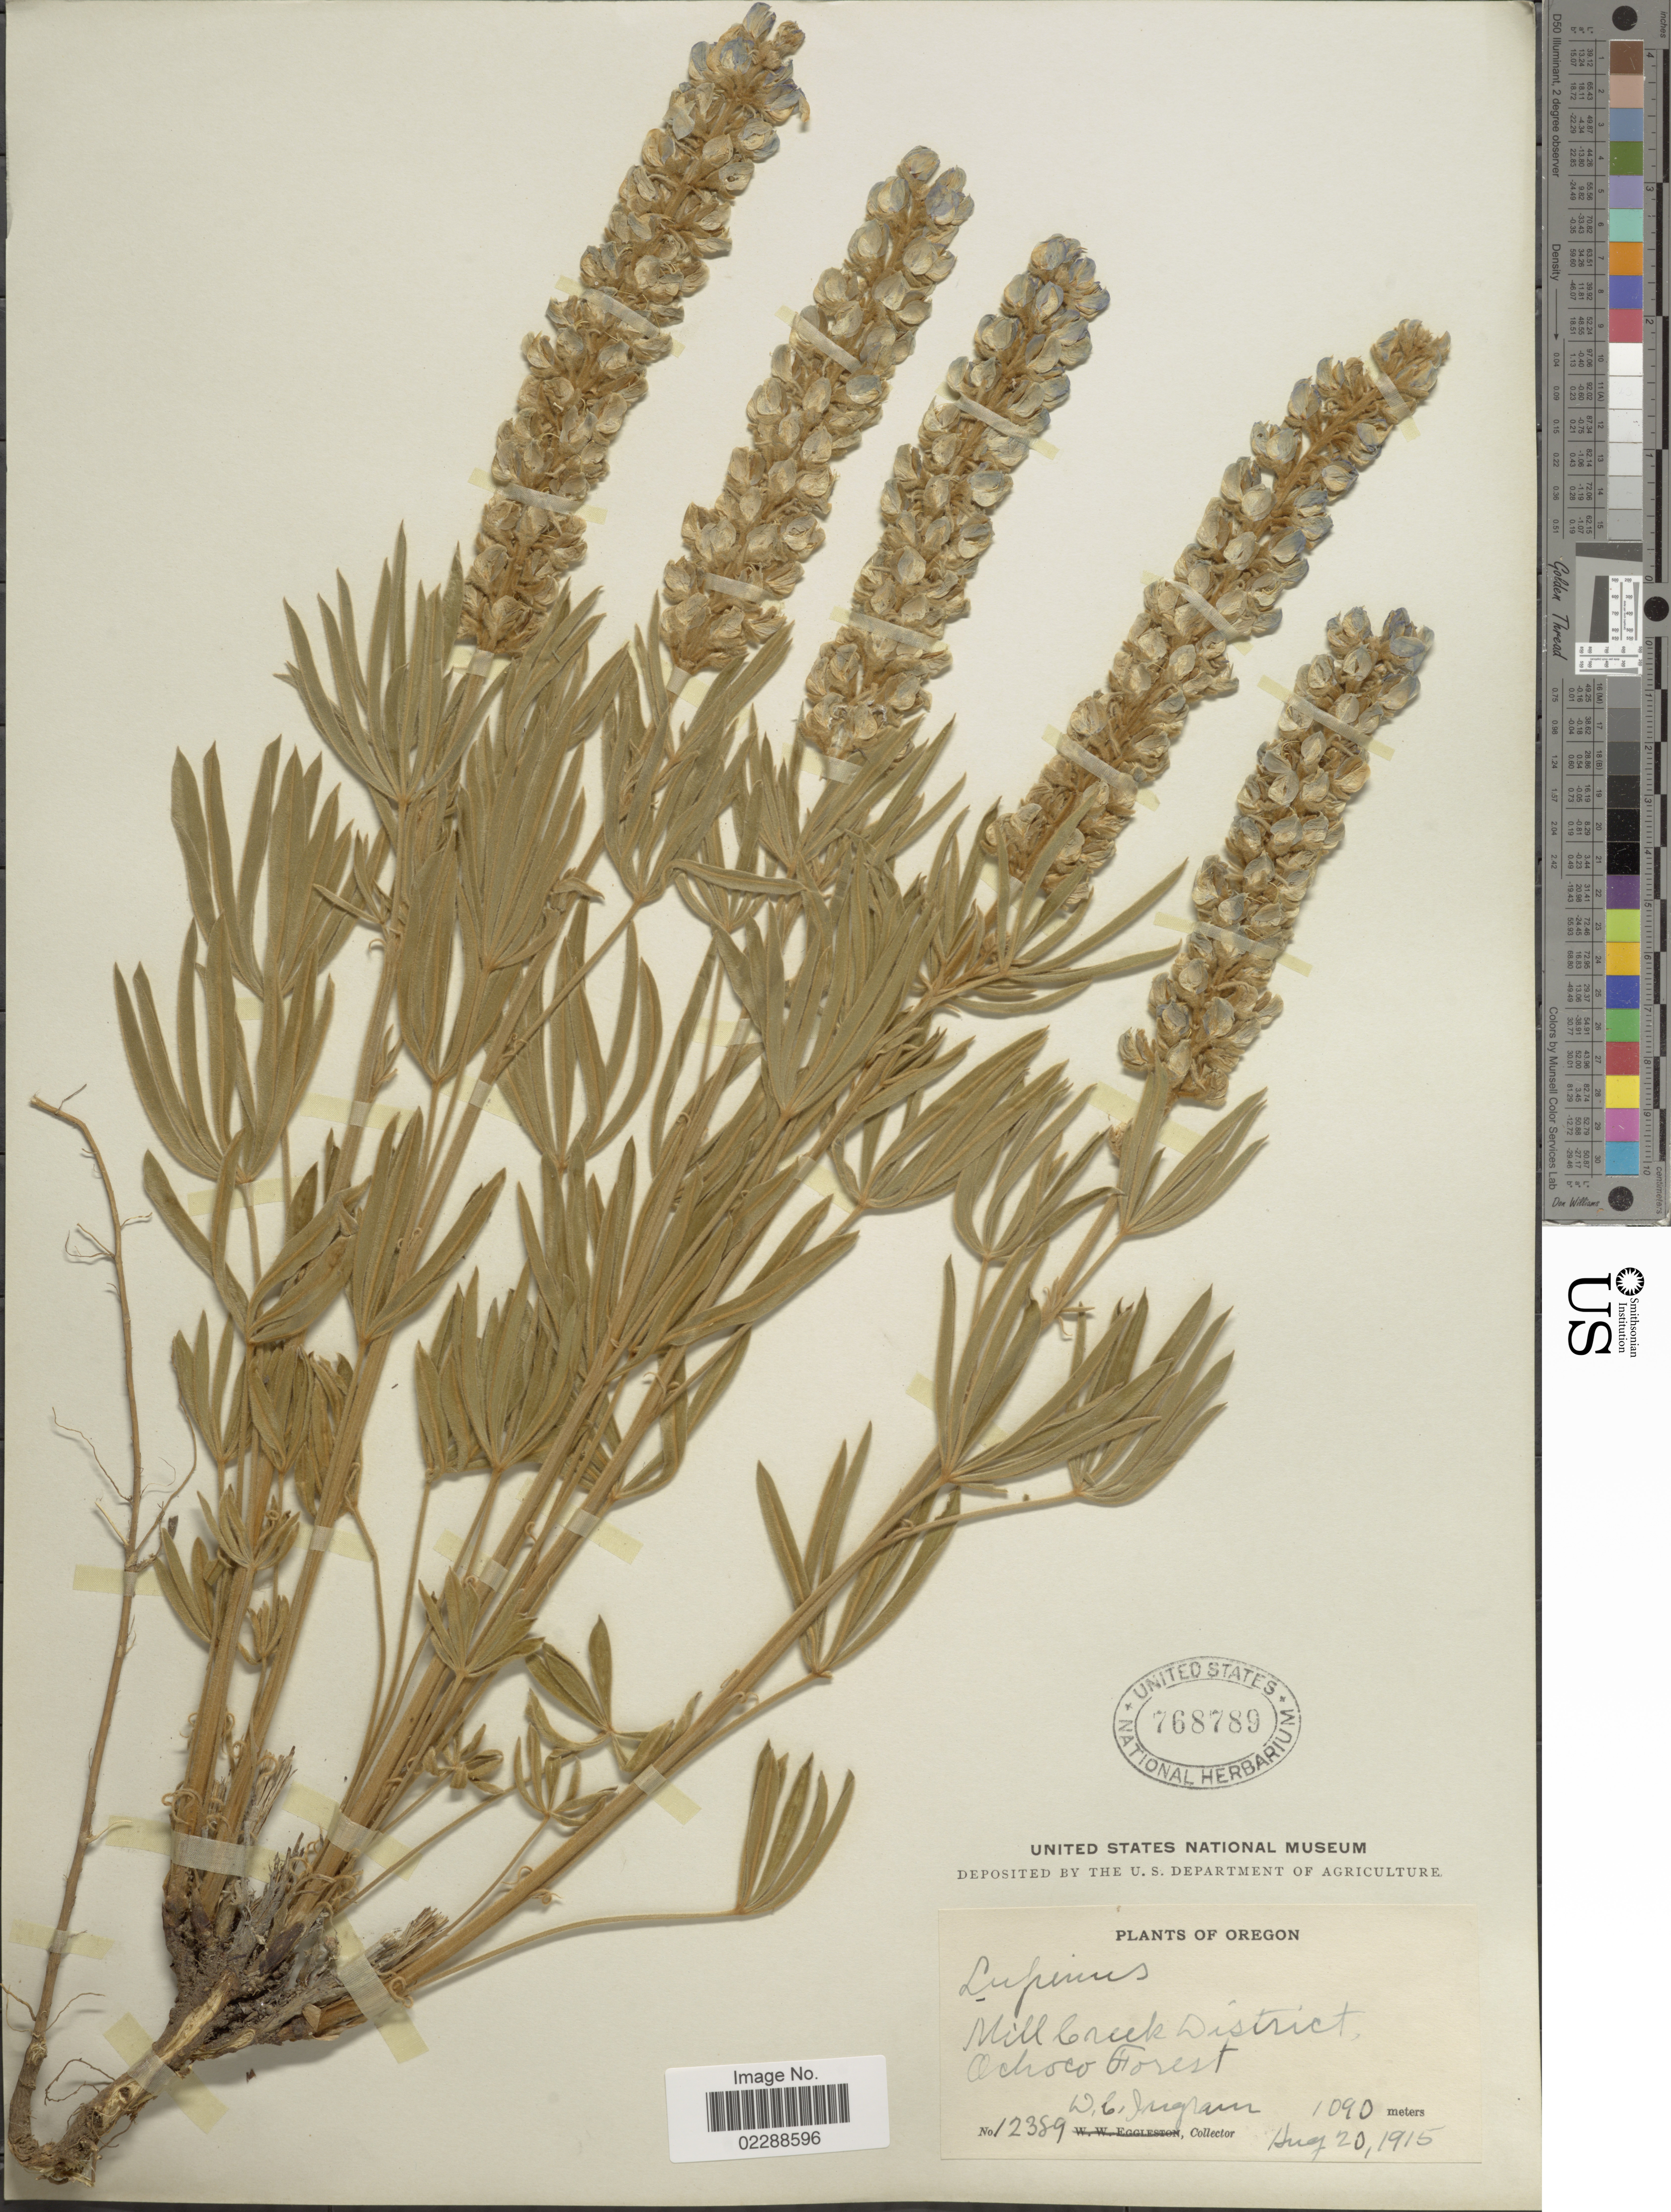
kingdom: Plantae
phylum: Tracheophyta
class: Magnoliopsida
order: Fabales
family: Fabaceae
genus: Lupinus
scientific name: Lupinus sp.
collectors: D. Jugram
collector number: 12389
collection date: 1915-08-20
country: United States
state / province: Oregon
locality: Mill Creek District, Ochoco Forest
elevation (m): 1090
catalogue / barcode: US 768789